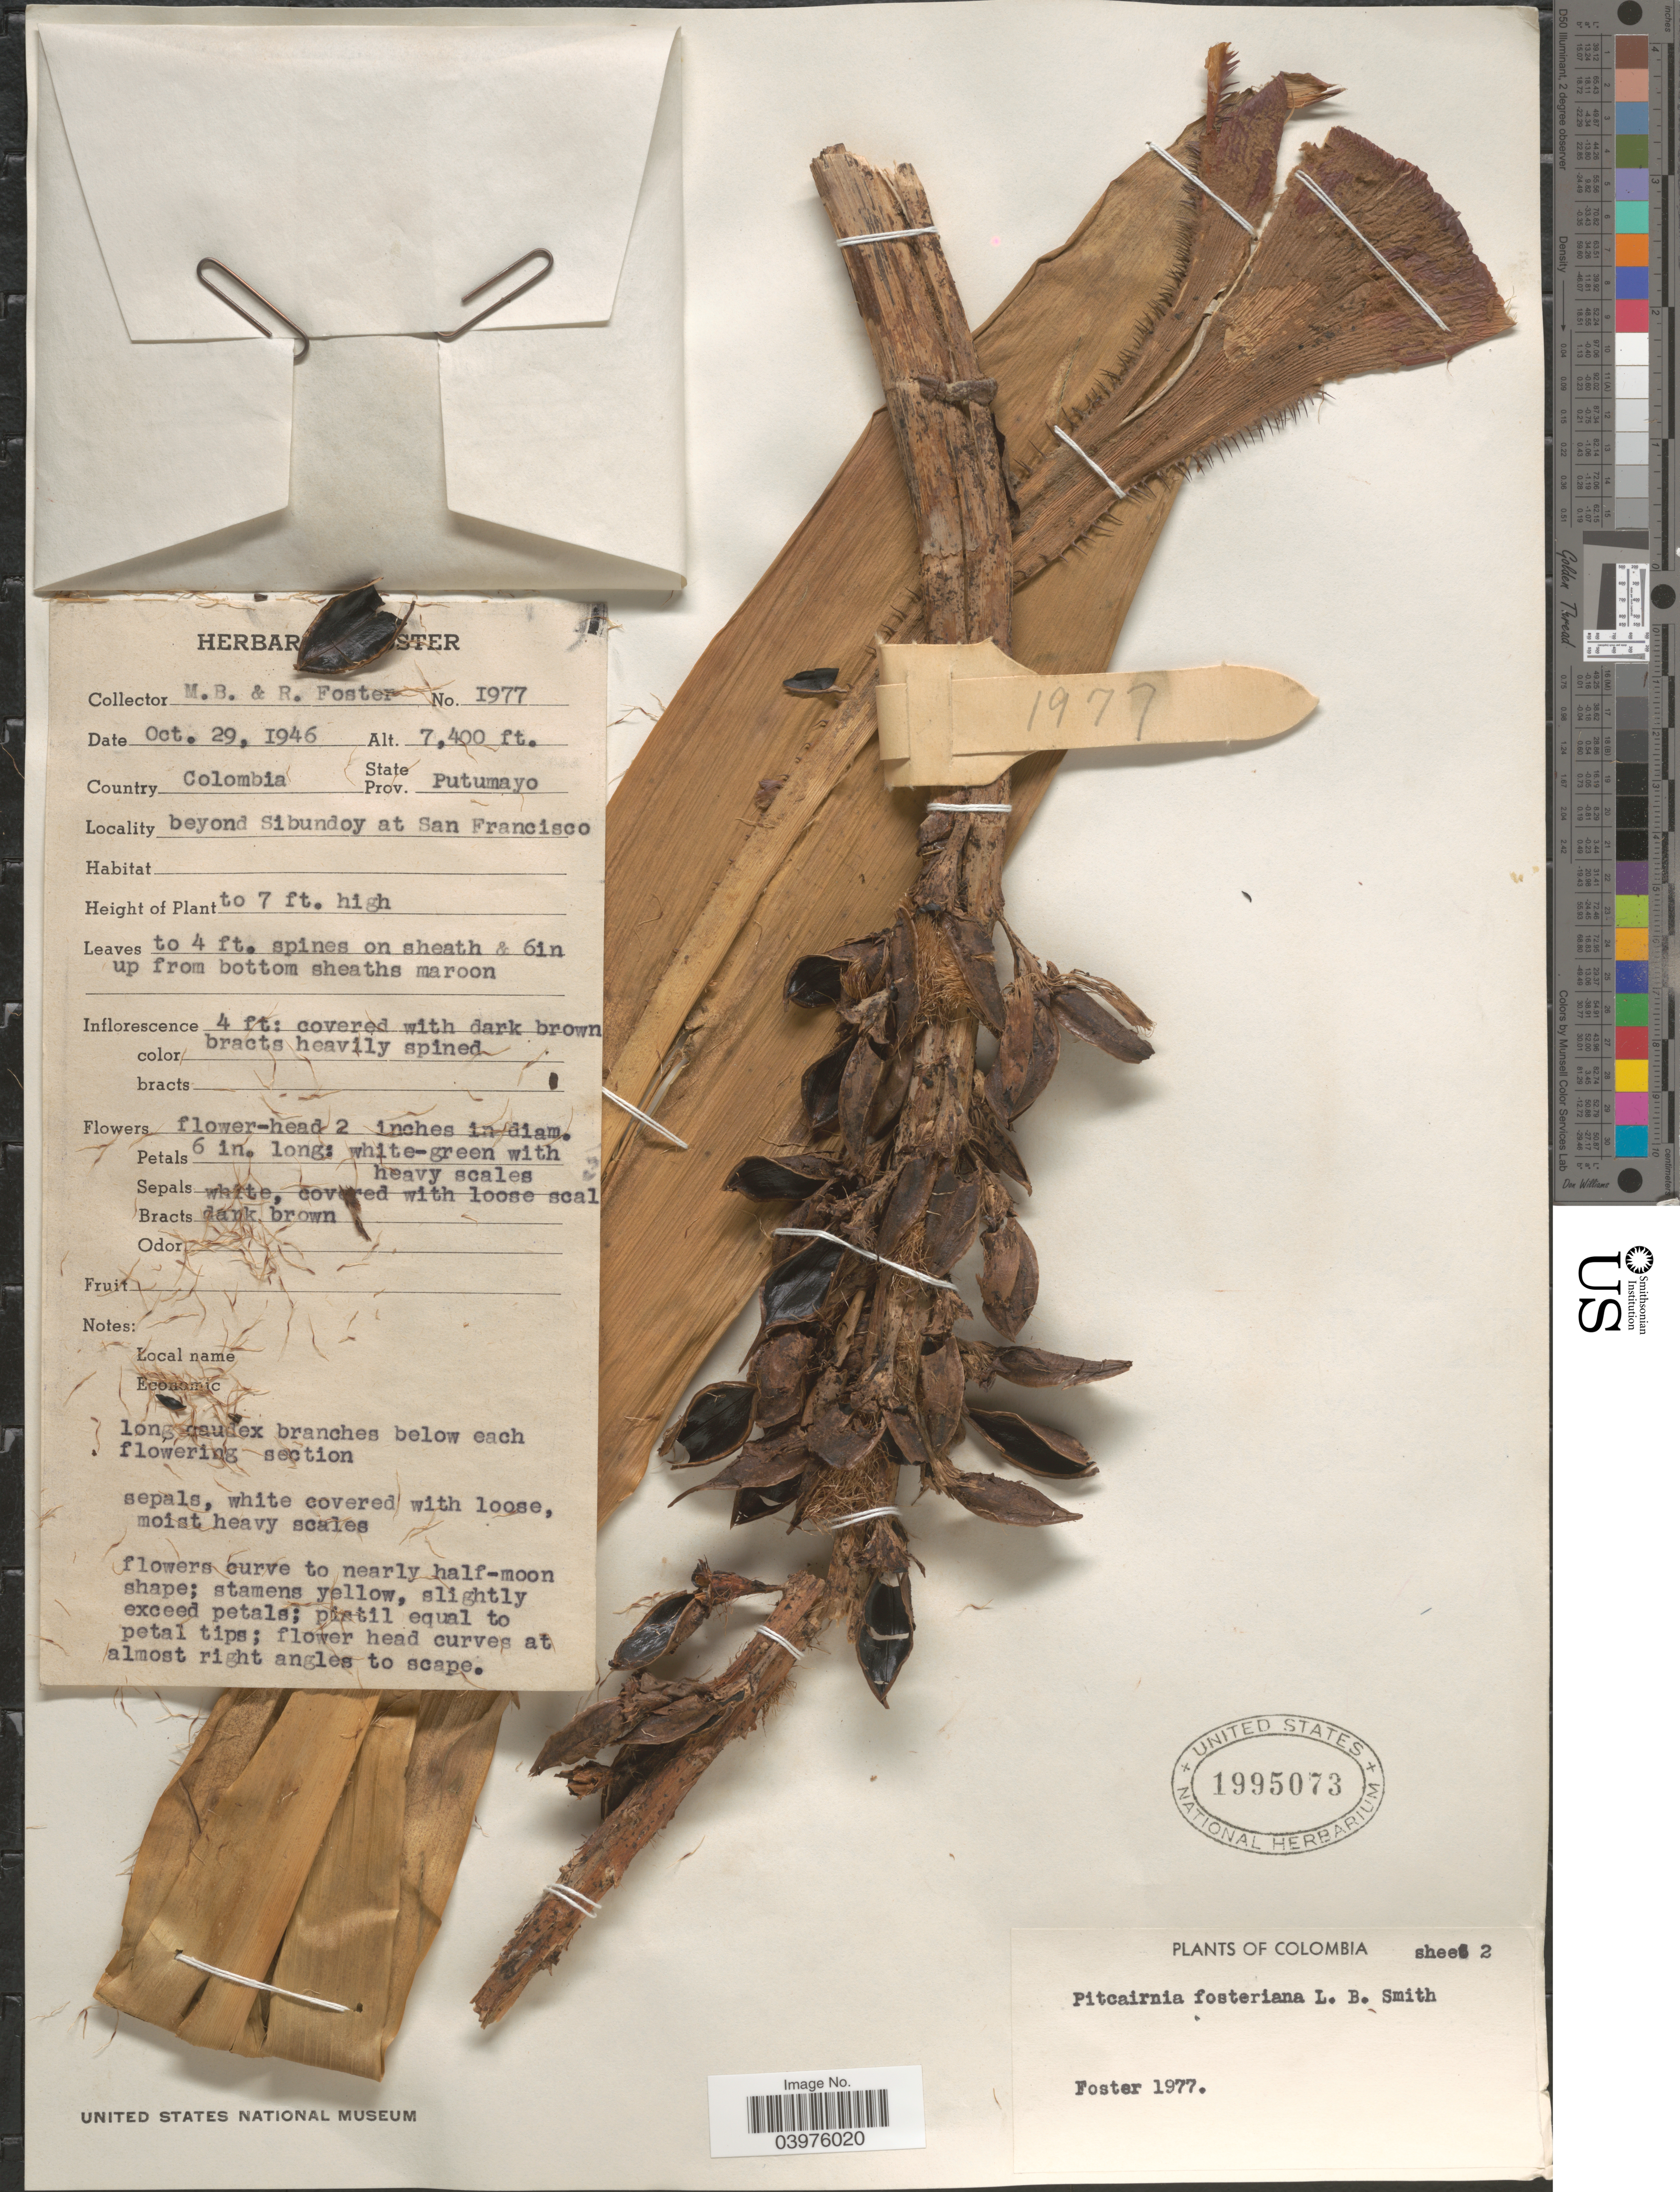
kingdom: Plantae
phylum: Tracheophyta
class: Liliopsida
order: Poales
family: Bromeliaceae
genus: Pitcairnia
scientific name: Pitcairnia fosteriana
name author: L.B. Sm.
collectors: M. B. Foster & R. Foster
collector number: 1977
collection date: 1946-10-29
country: Colombia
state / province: Putumayo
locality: Beyond Sibundoy at San Francisco.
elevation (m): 2256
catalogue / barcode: US 1995073